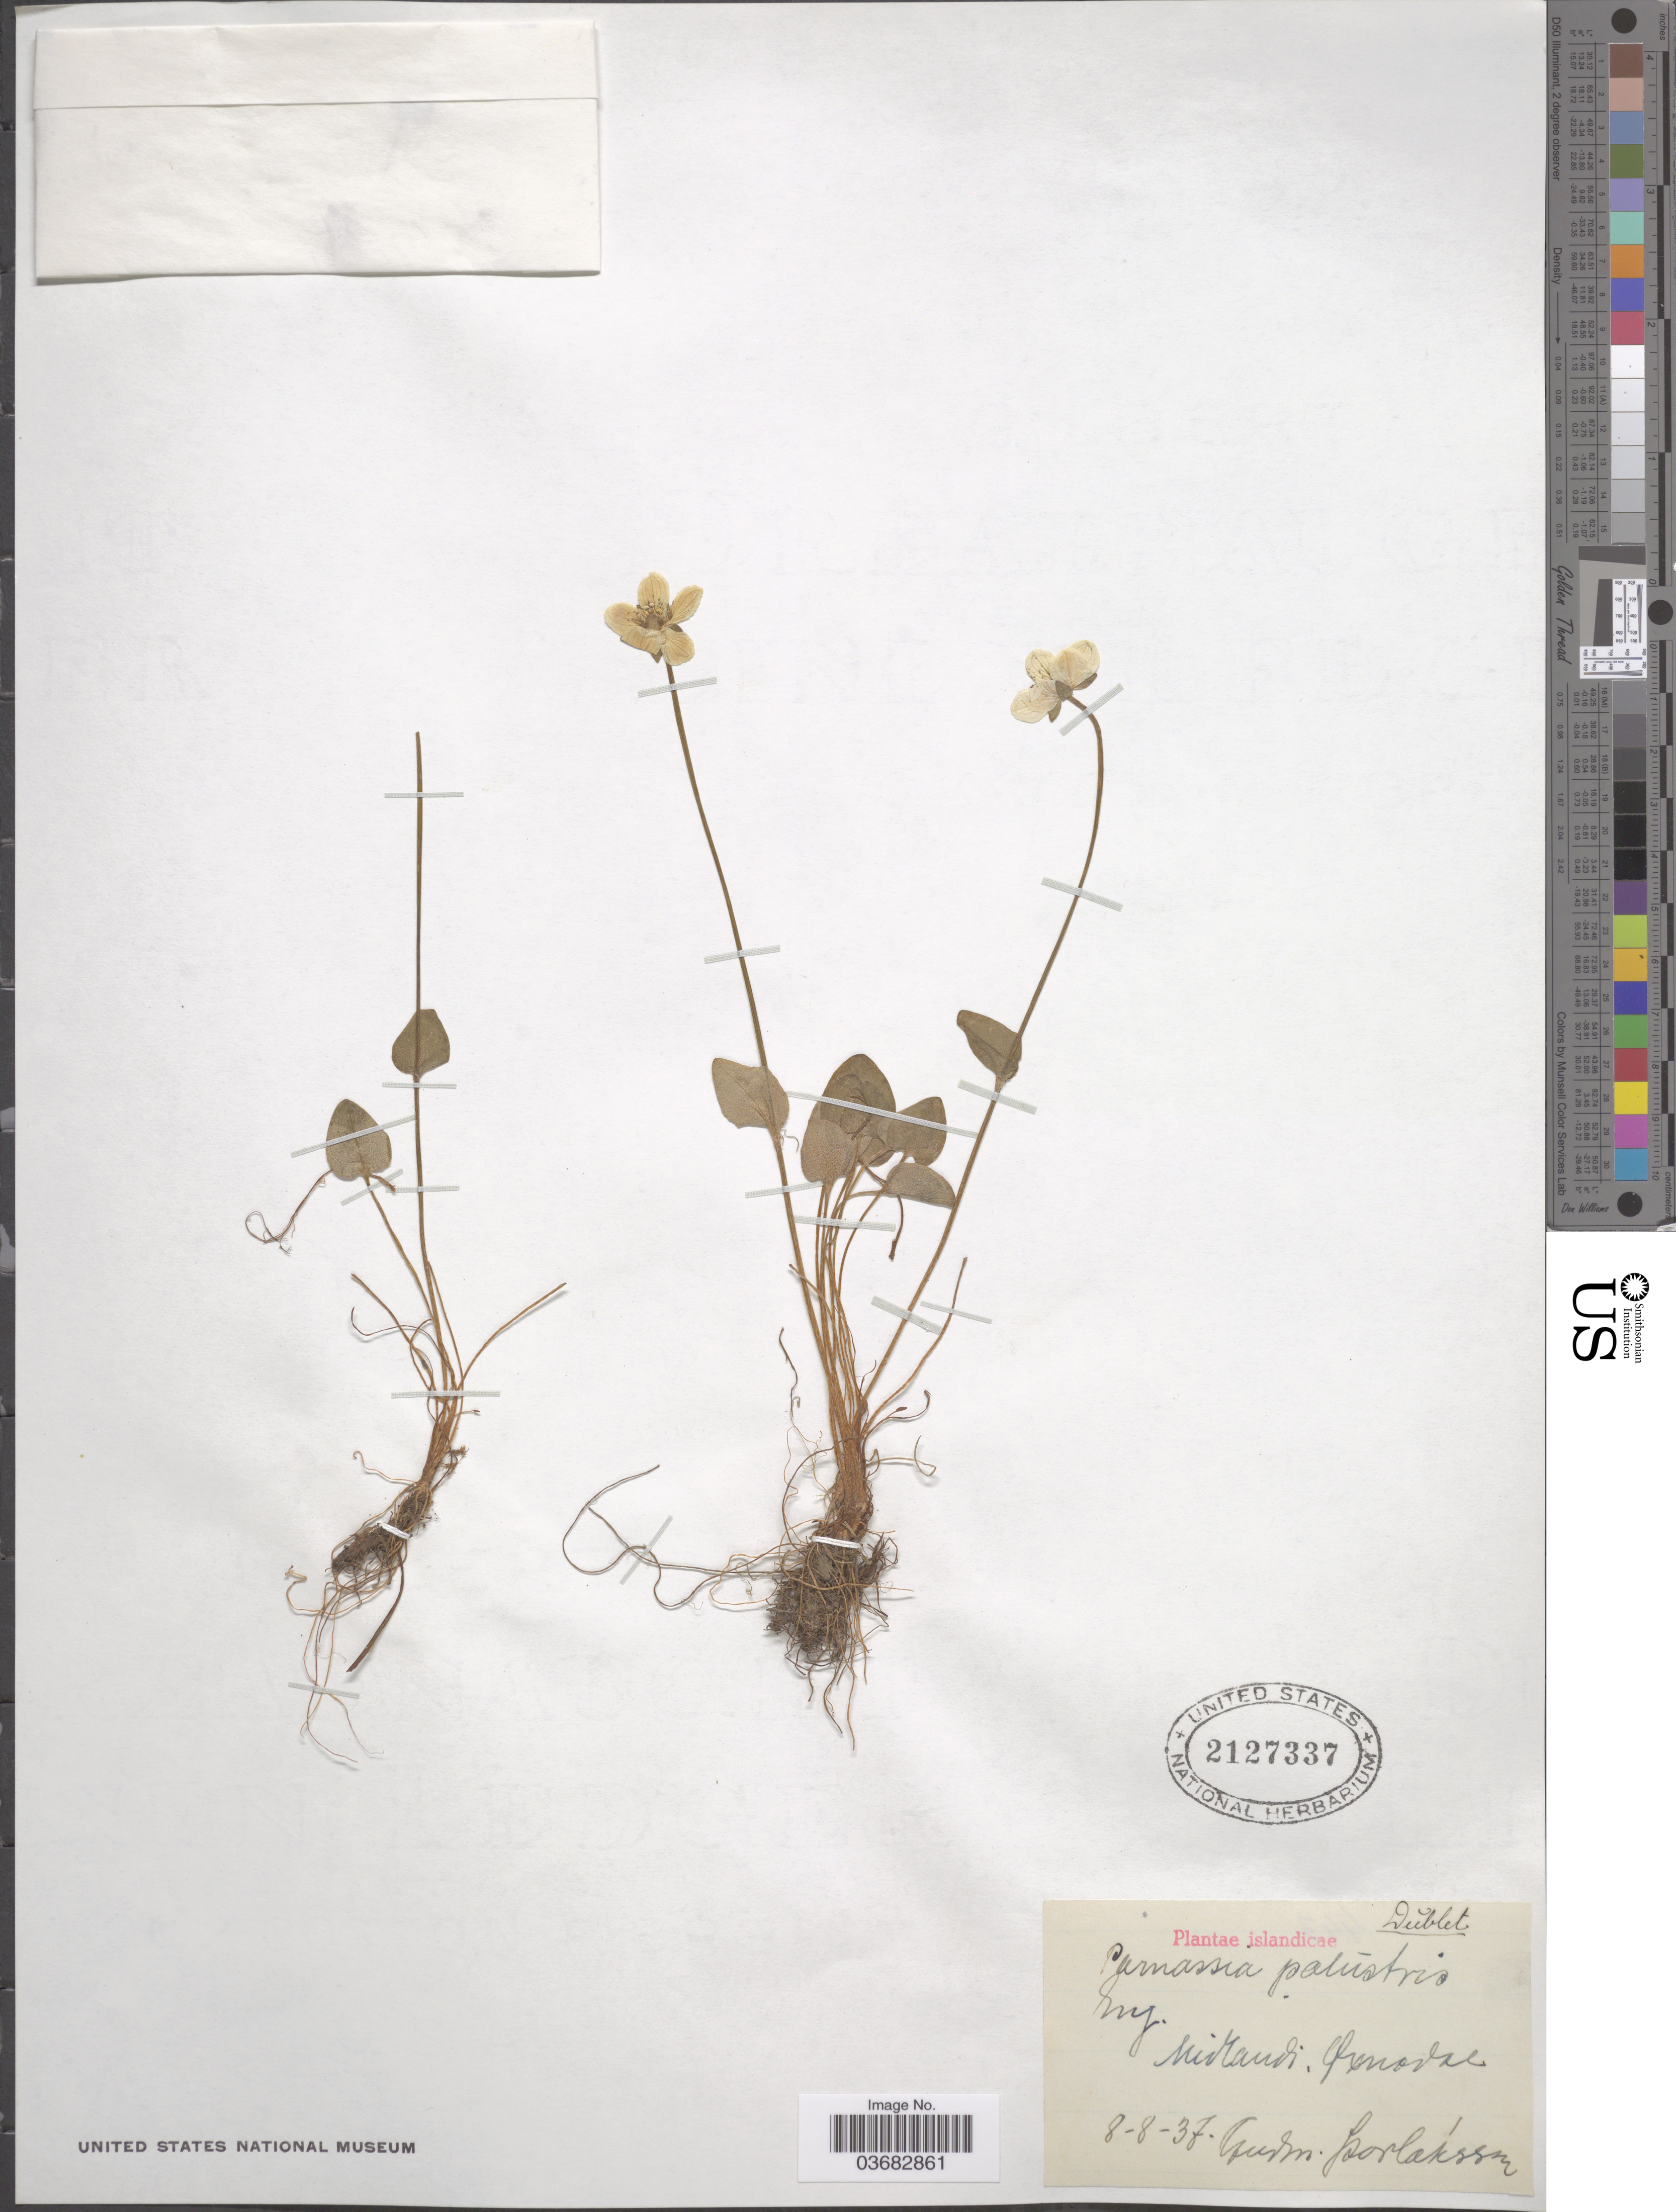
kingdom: Plantae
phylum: Tracheophyta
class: Magnoliopsida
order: Celastrales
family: Parnassiaceae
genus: Parnassia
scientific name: Parnassia palustris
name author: L.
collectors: G. Thorlaksson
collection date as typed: Transcribed d/m/y: 8/8/37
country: Iceland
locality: Islandicae. [illegible text]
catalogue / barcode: US 2127337